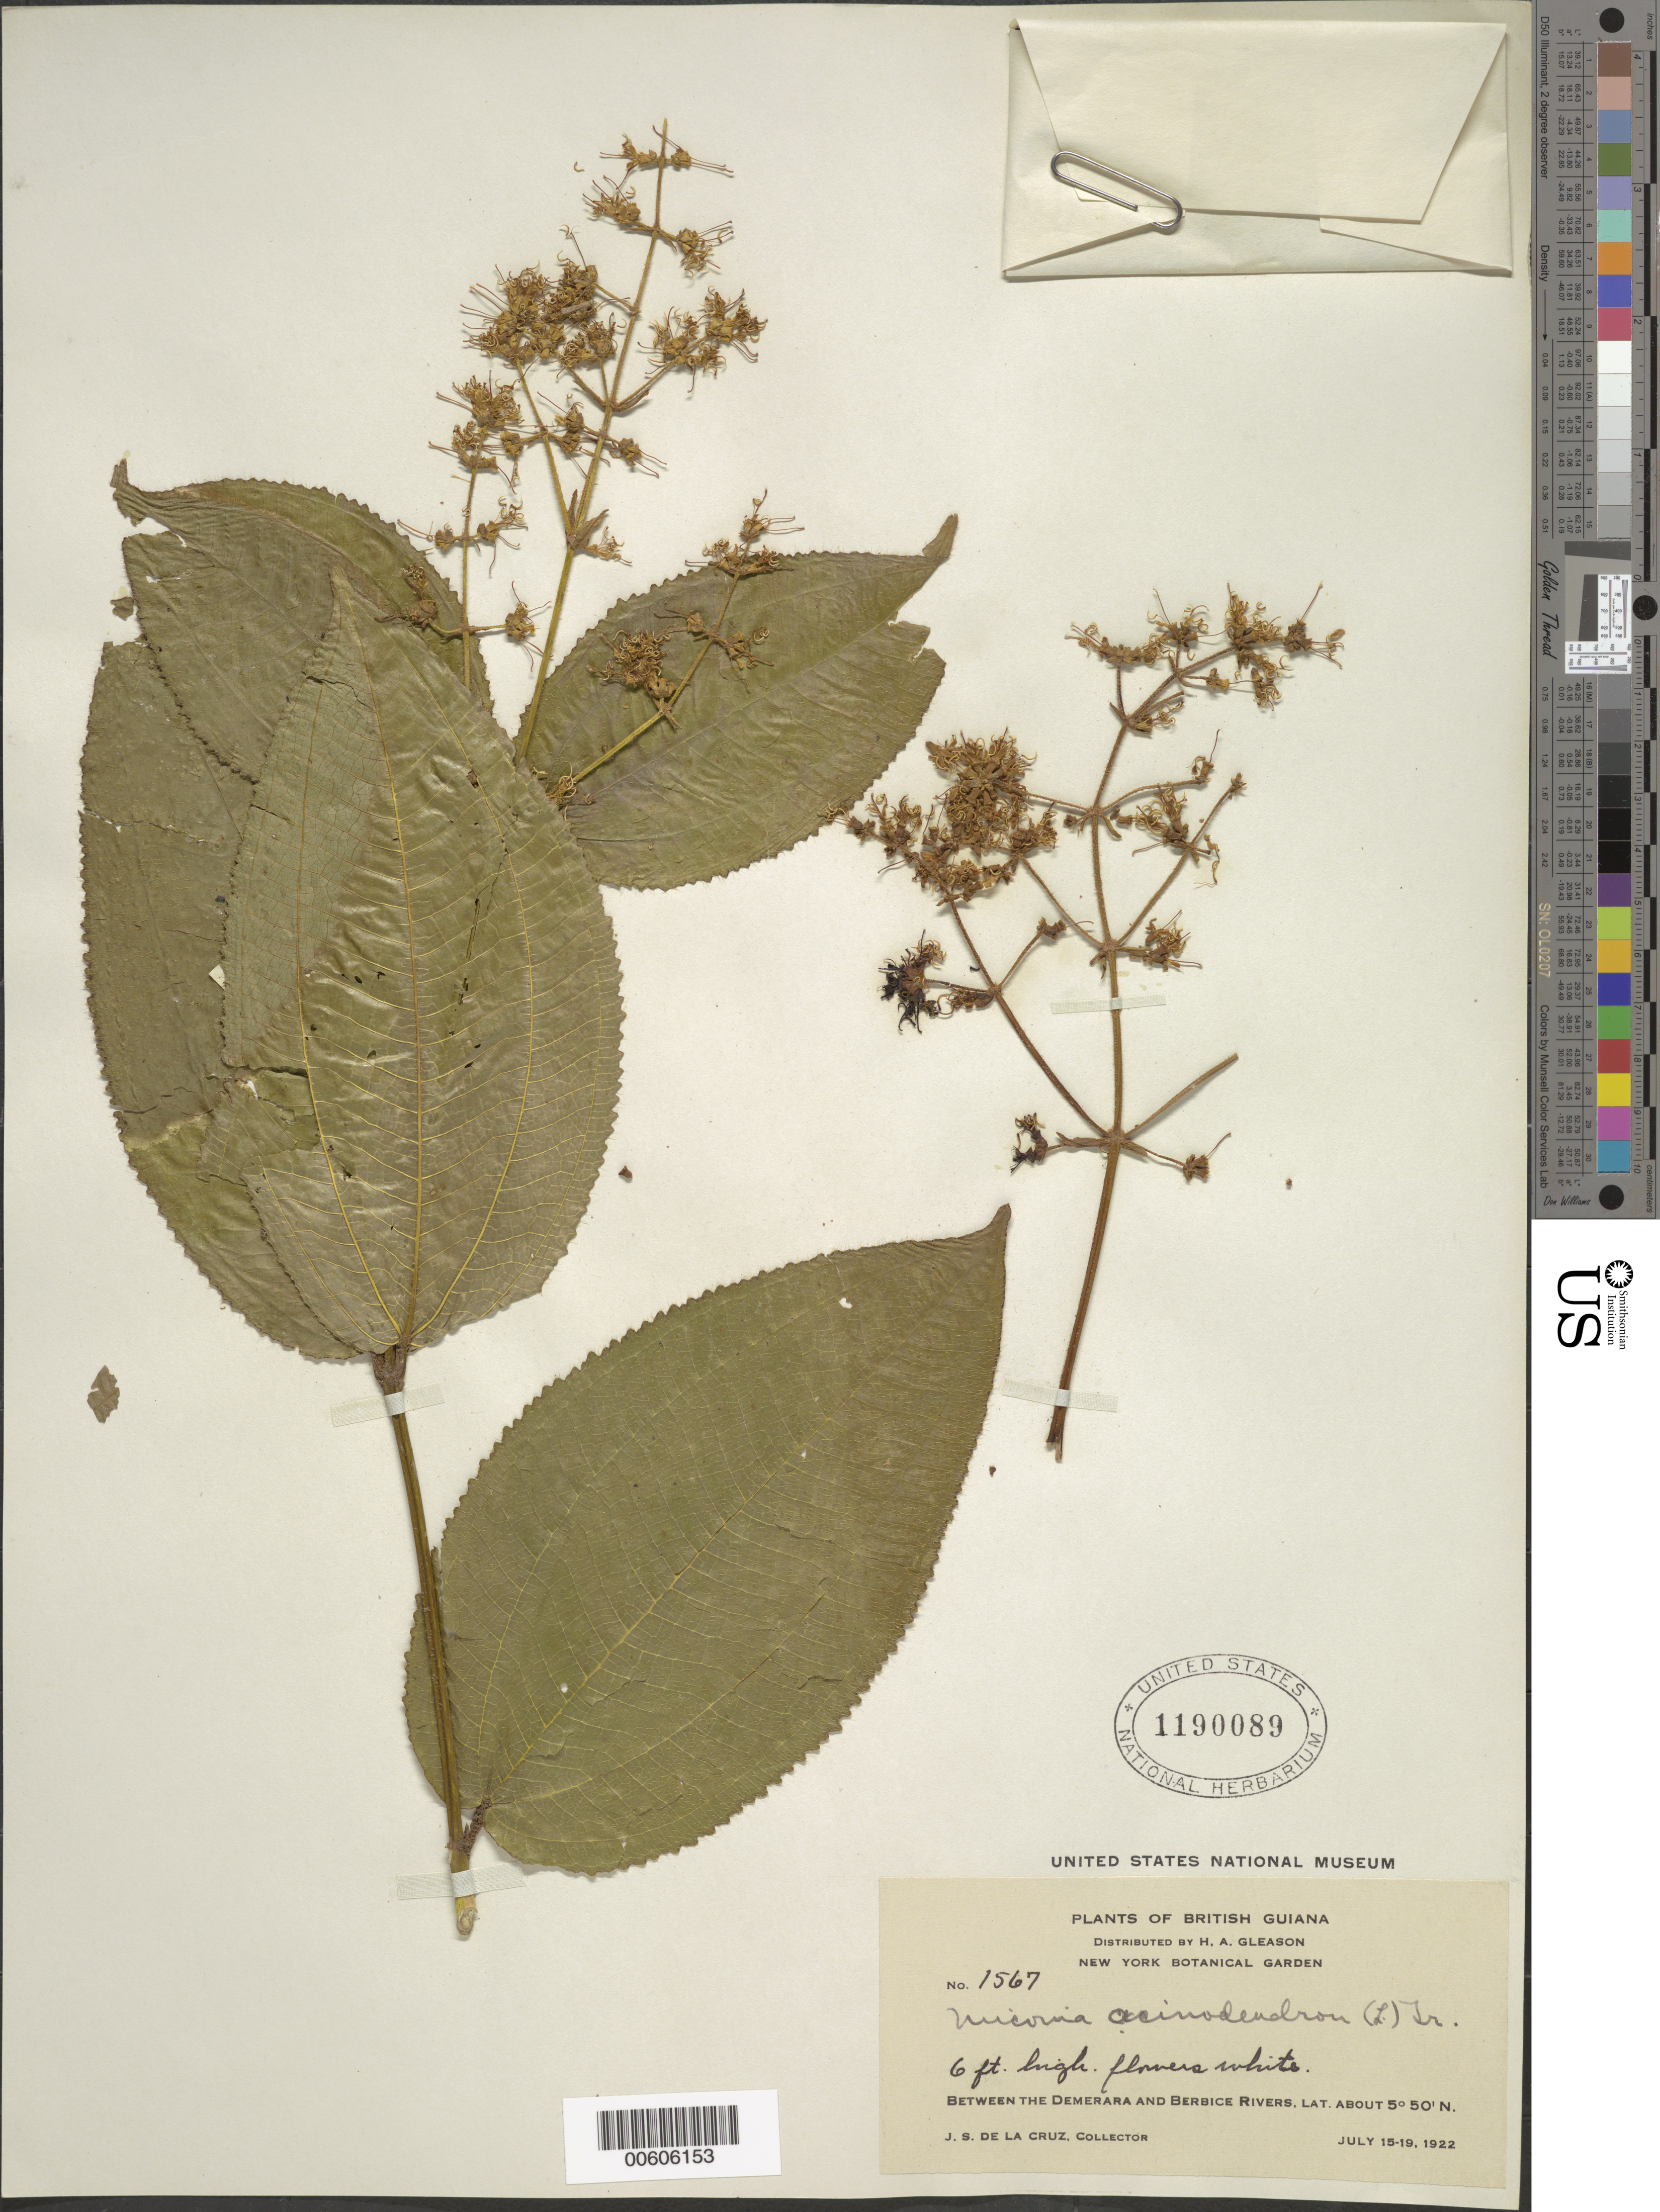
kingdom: Plantae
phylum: Tracheophyta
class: Magnoliopsida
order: Myrtales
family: Melastomataceae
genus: Miconia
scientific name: Miconia acinodendron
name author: (L.) Sweet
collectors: J. S. de la Cruz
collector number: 1567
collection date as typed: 15-Jul-22 to 19-Jul-22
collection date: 1922-07-15/1922-07-19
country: Guyana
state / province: U. Demerara-Berbice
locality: Demerara River to the Berbice River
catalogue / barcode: US 1190089